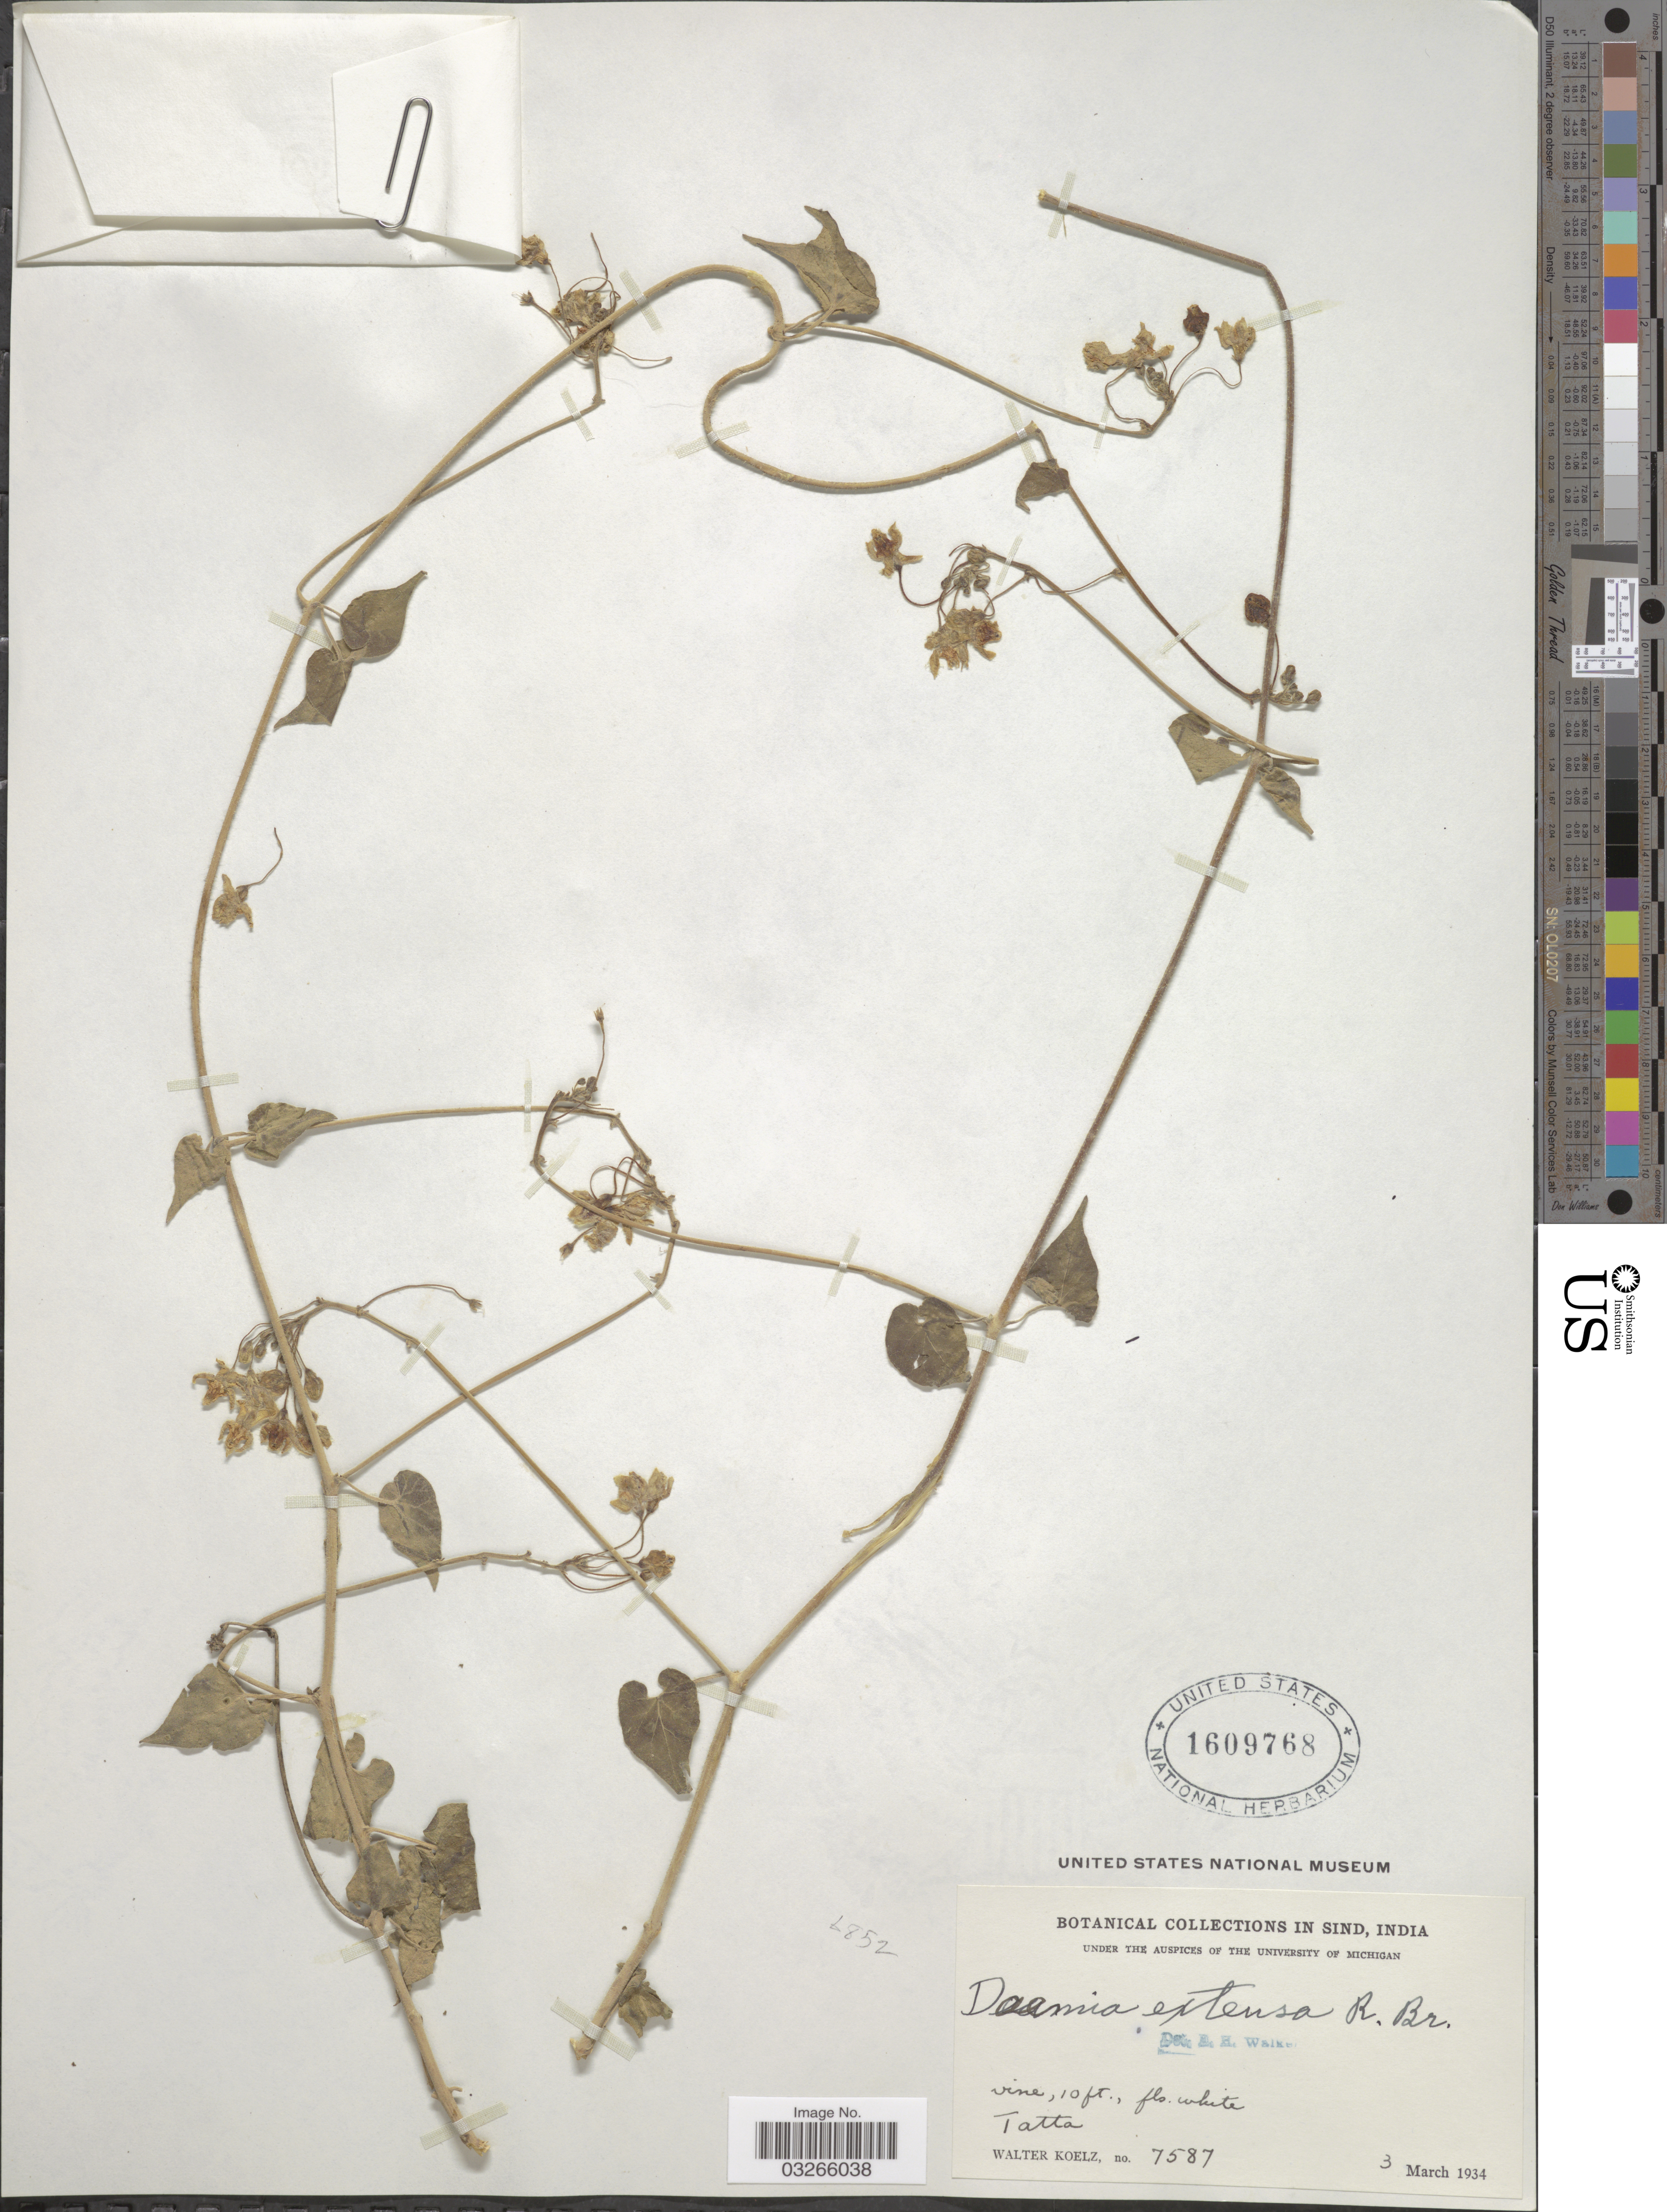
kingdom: Plantae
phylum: Tracheophyta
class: Magnoliopsida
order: Gentianales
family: Apocynaceae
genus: Doemia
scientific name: Doemia extensa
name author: (Jacq.) W.T. Aiton ex Schult.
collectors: W. N. Koelz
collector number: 7587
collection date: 1934-03-03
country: India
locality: Tatta.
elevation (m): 3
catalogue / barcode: US 1609768